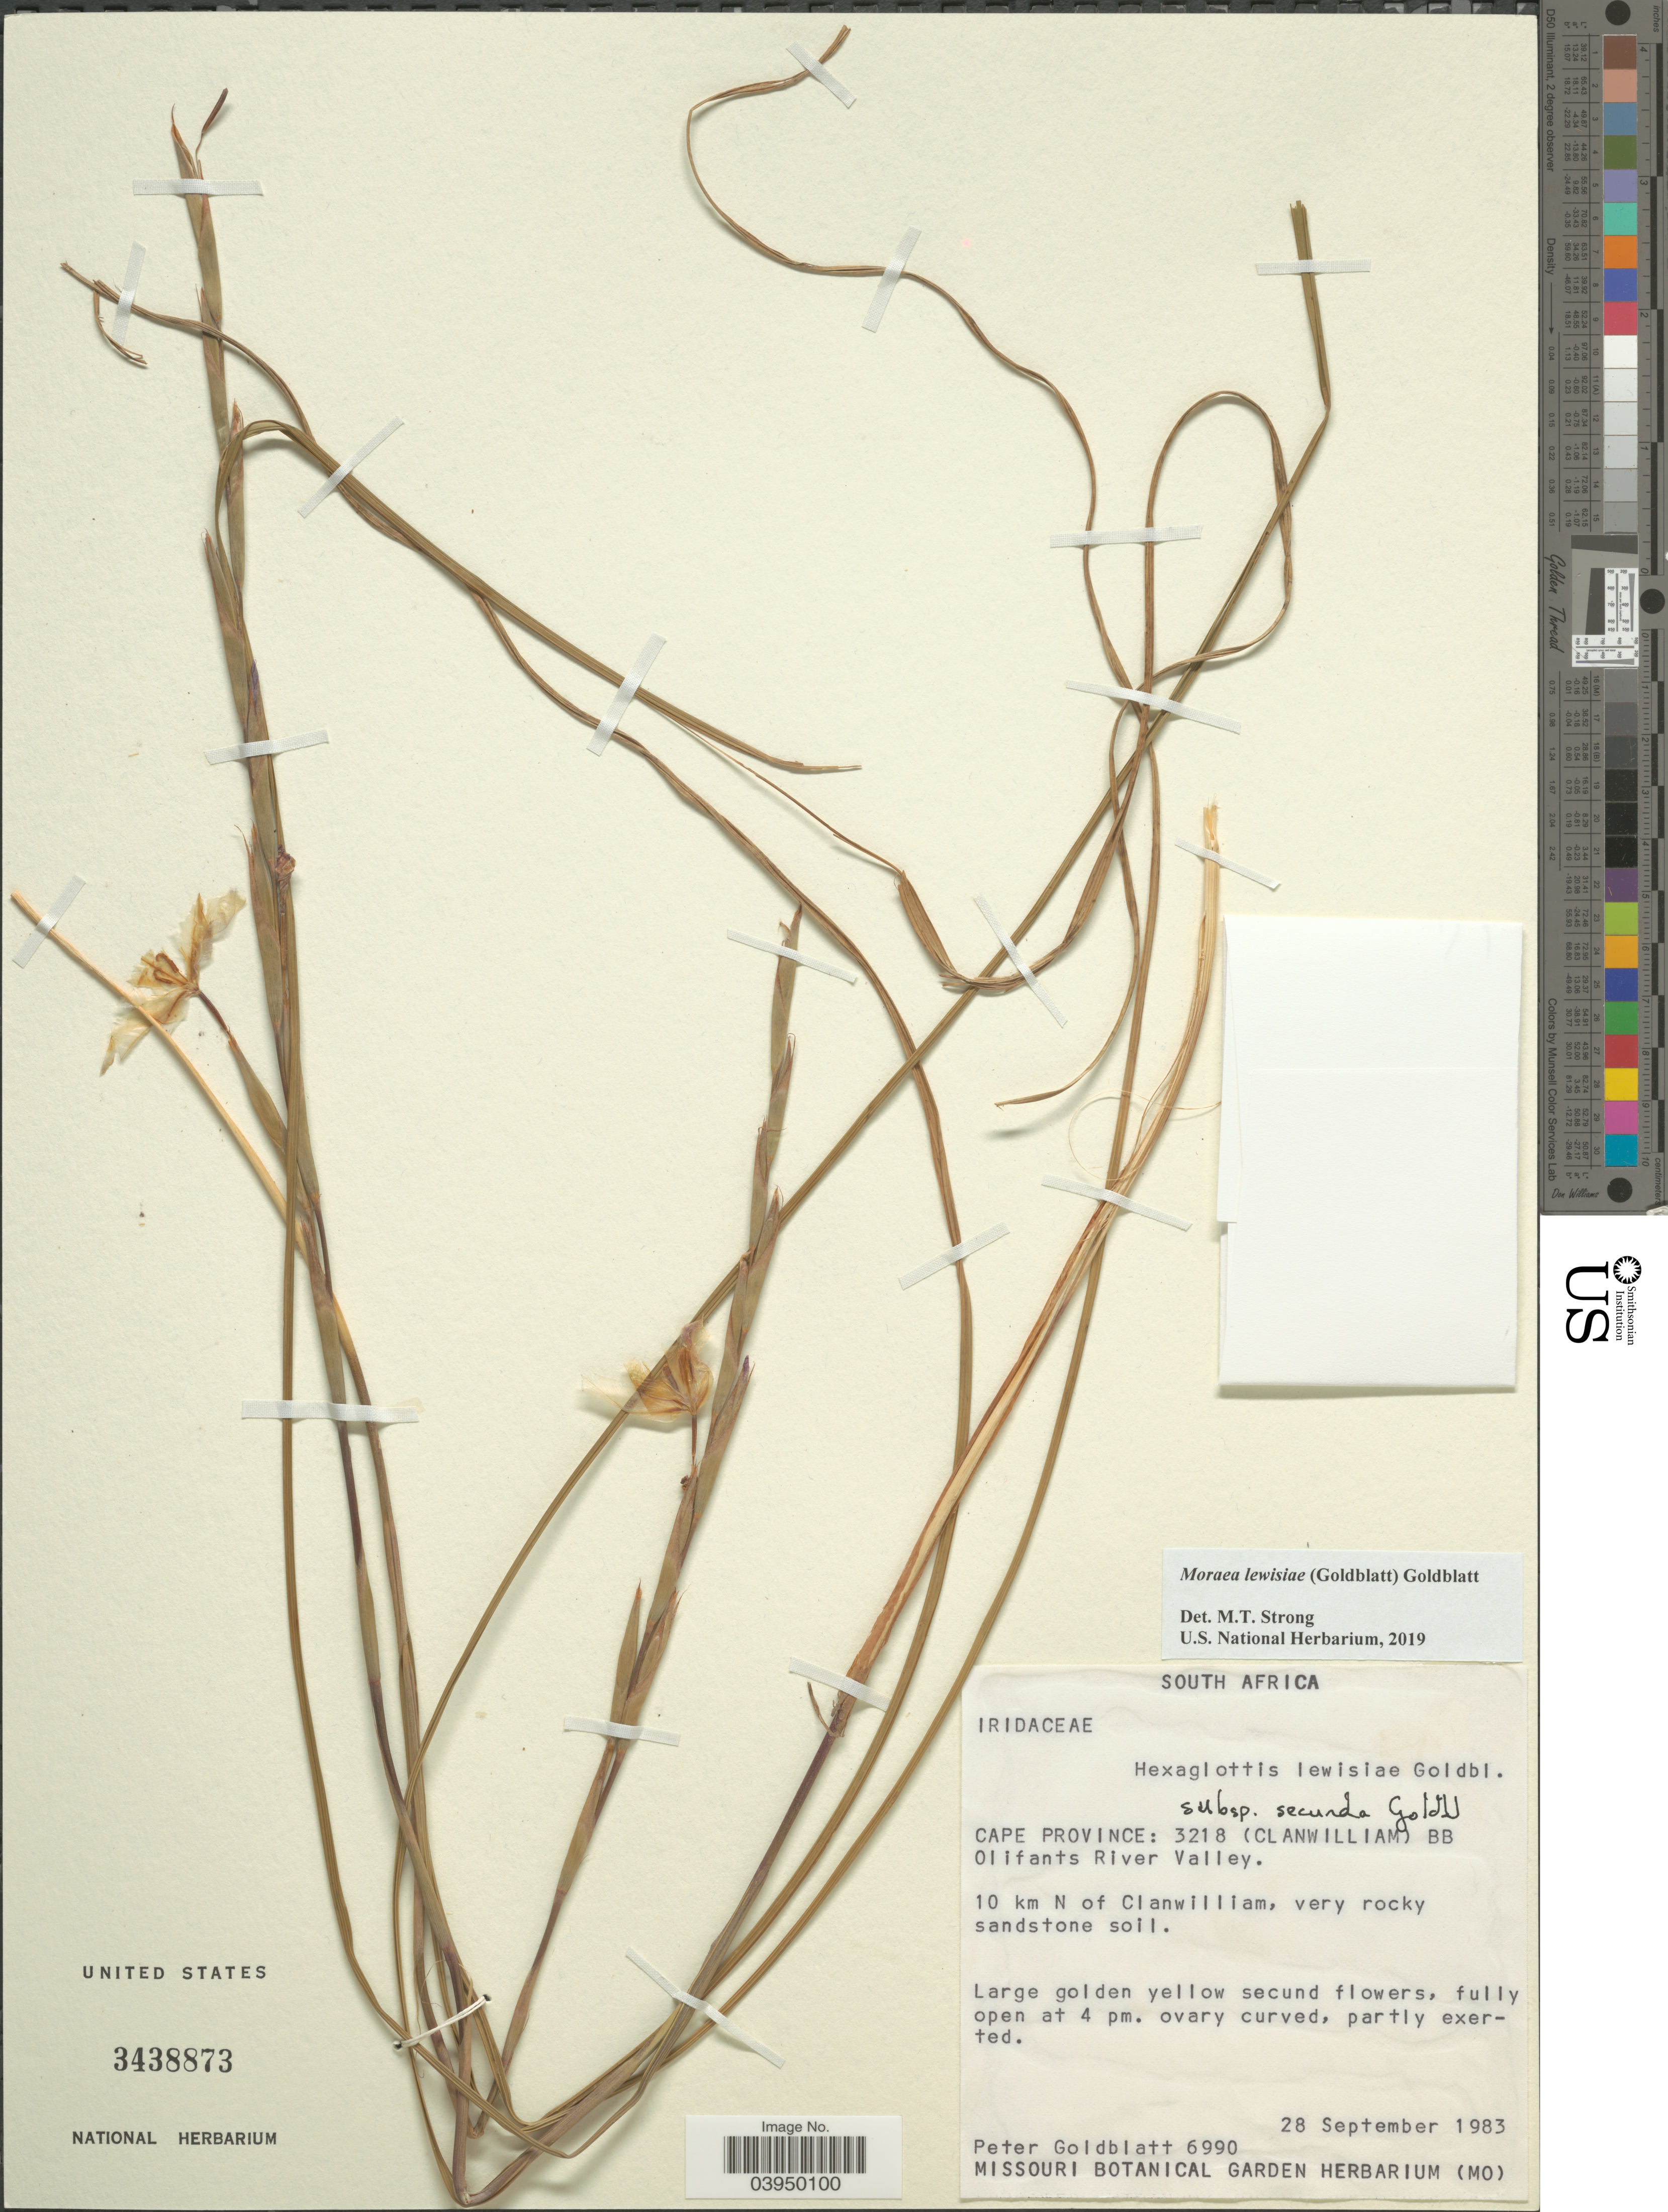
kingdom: Plantae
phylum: Tracheophyta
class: Liliopsida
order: Asparagales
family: Iridaceae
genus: Moraea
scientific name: Moraea lewisiae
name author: (Goldblatt) Goldblatt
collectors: P. Goldblatt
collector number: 6990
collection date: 1983-09-28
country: South Africa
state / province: Western Cape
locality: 3218 (Clanwilliam) BB. Olifants River Valley. 10 km N of Clanwilliam, very rocky sandstone soil.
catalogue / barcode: US 3438873